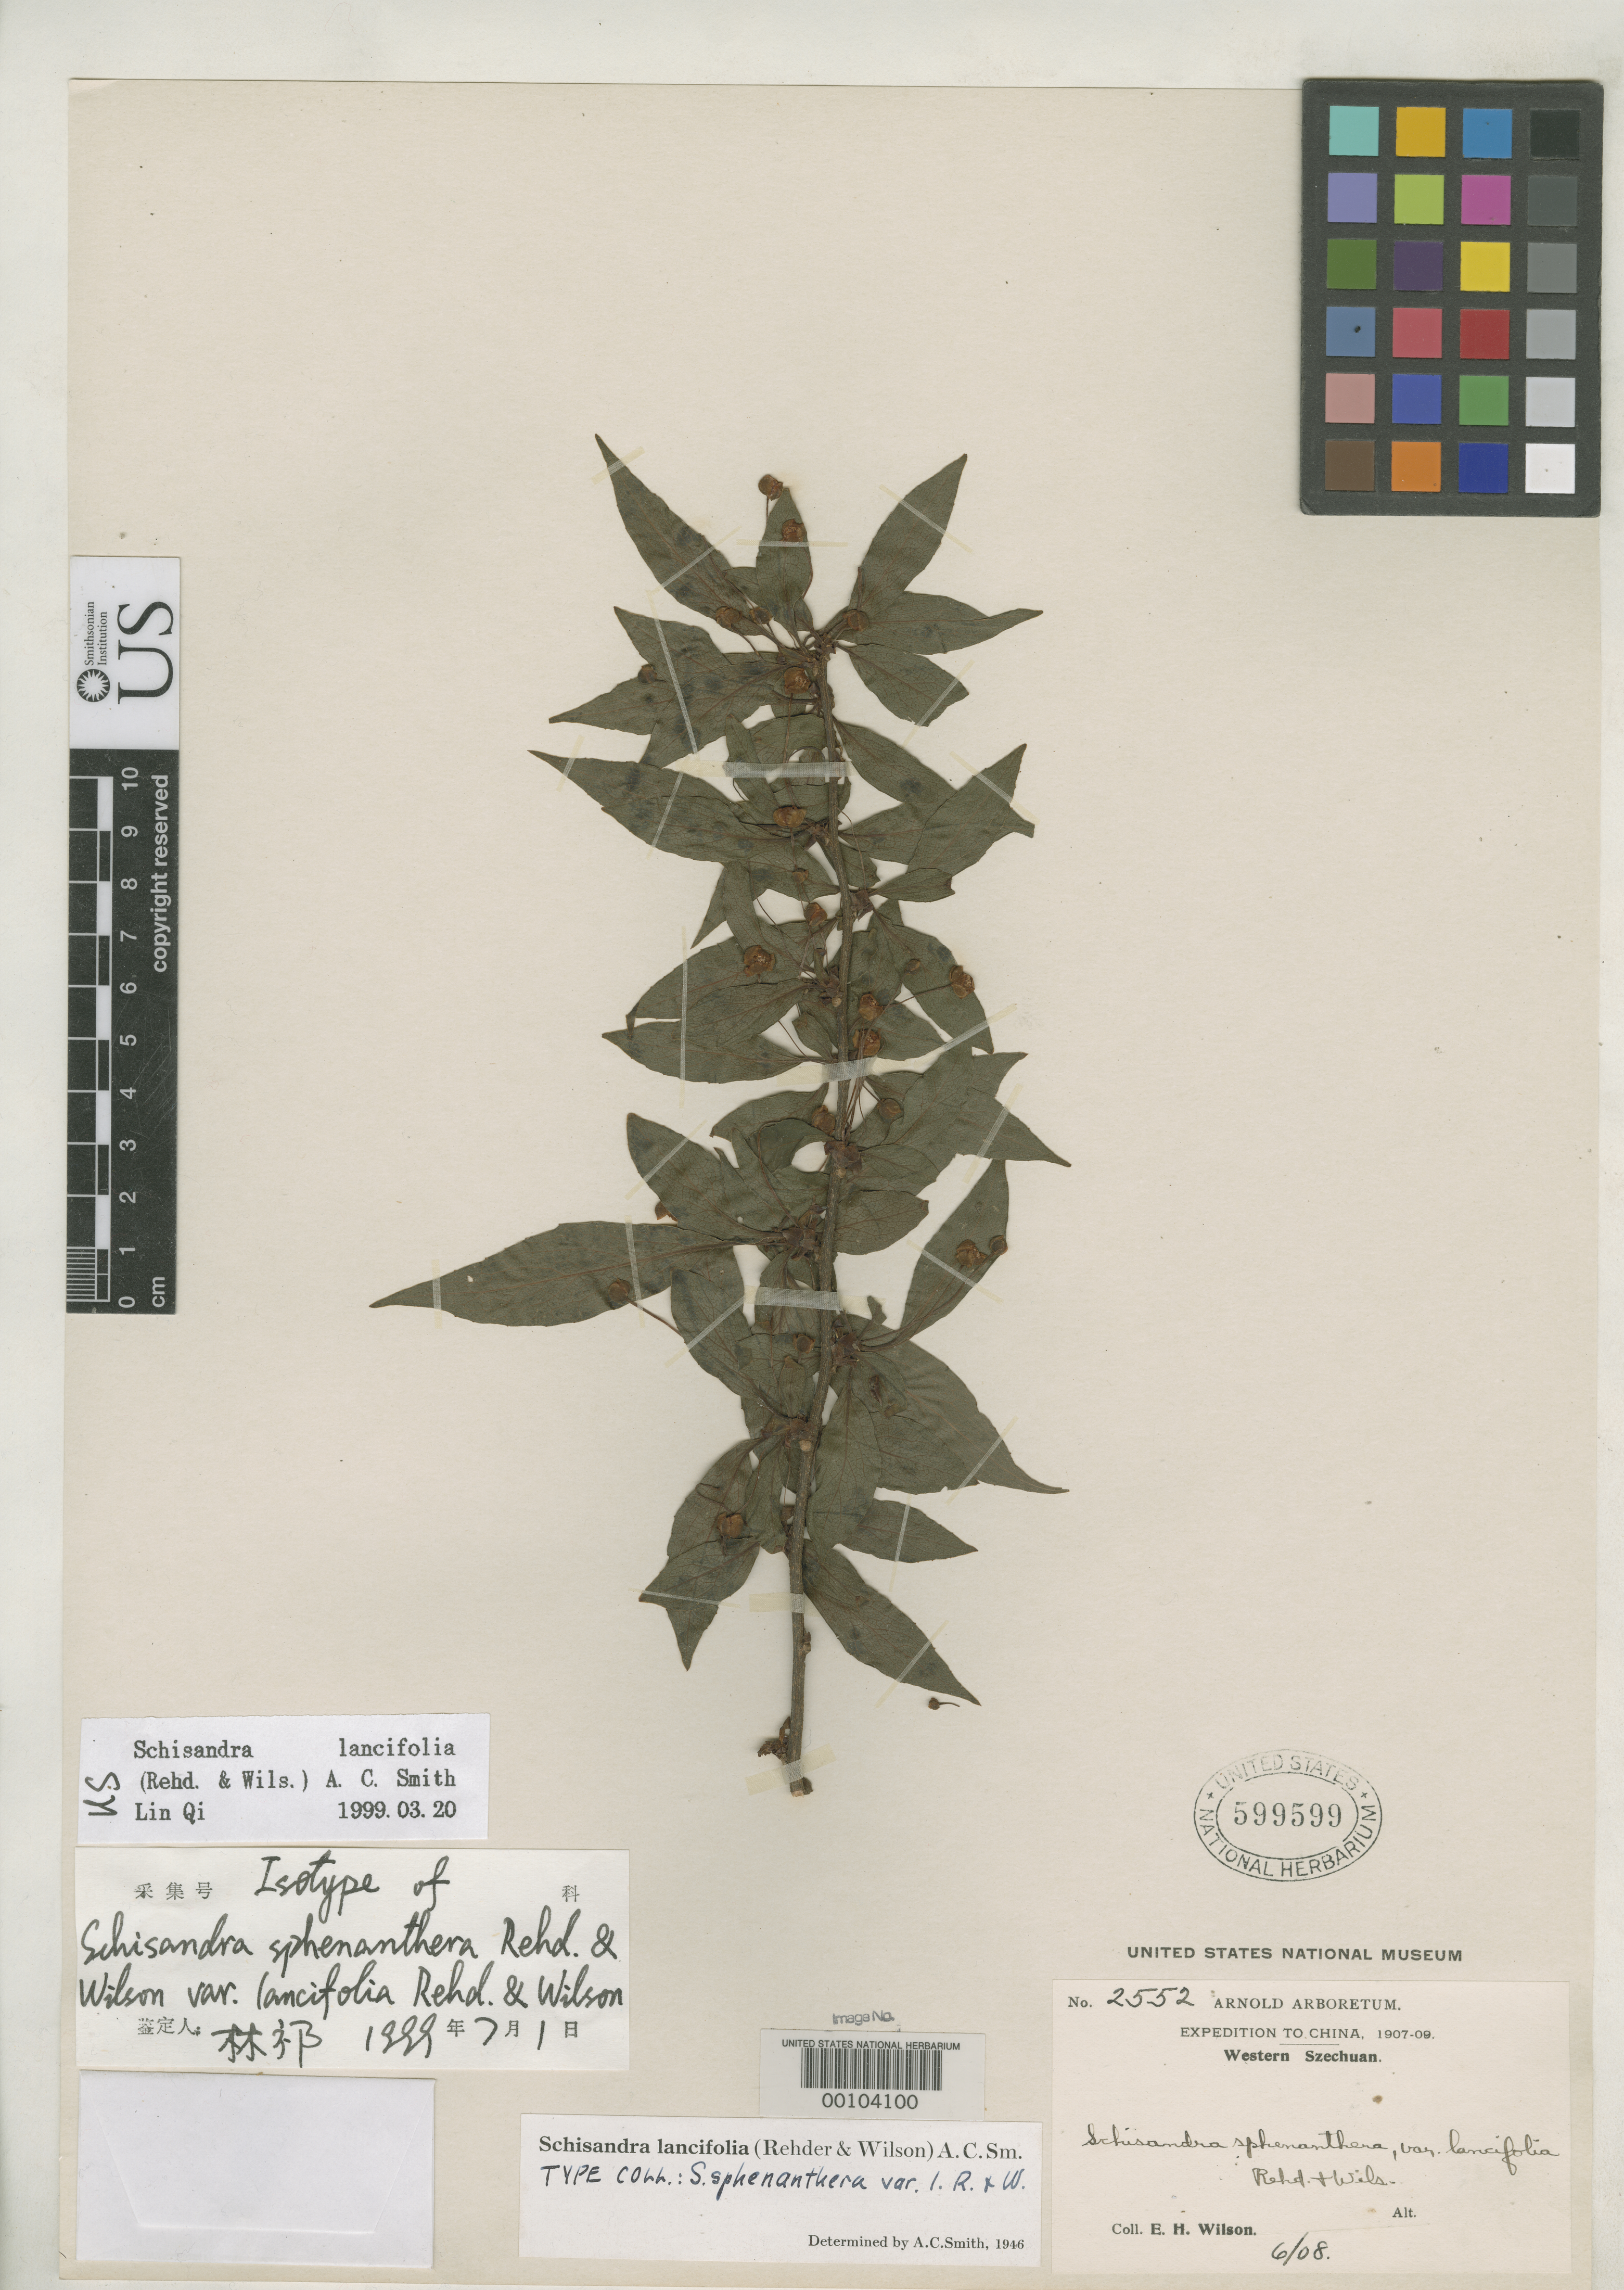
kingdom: Plantae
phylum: Tracheophyta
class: Magnoliopsida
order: Austrobaileyales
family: Schisandraceae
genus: Schisandra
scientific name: Schisandra sphenanthera var. lancifolia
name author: Rehder & E.H. Wilson in Sarg.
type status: Isotype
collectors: E. H. Wilson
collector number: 2552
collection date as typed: Jun 1908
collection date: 1908-06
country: China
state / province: Sichuan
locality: Mupin.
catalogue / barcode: US 599599